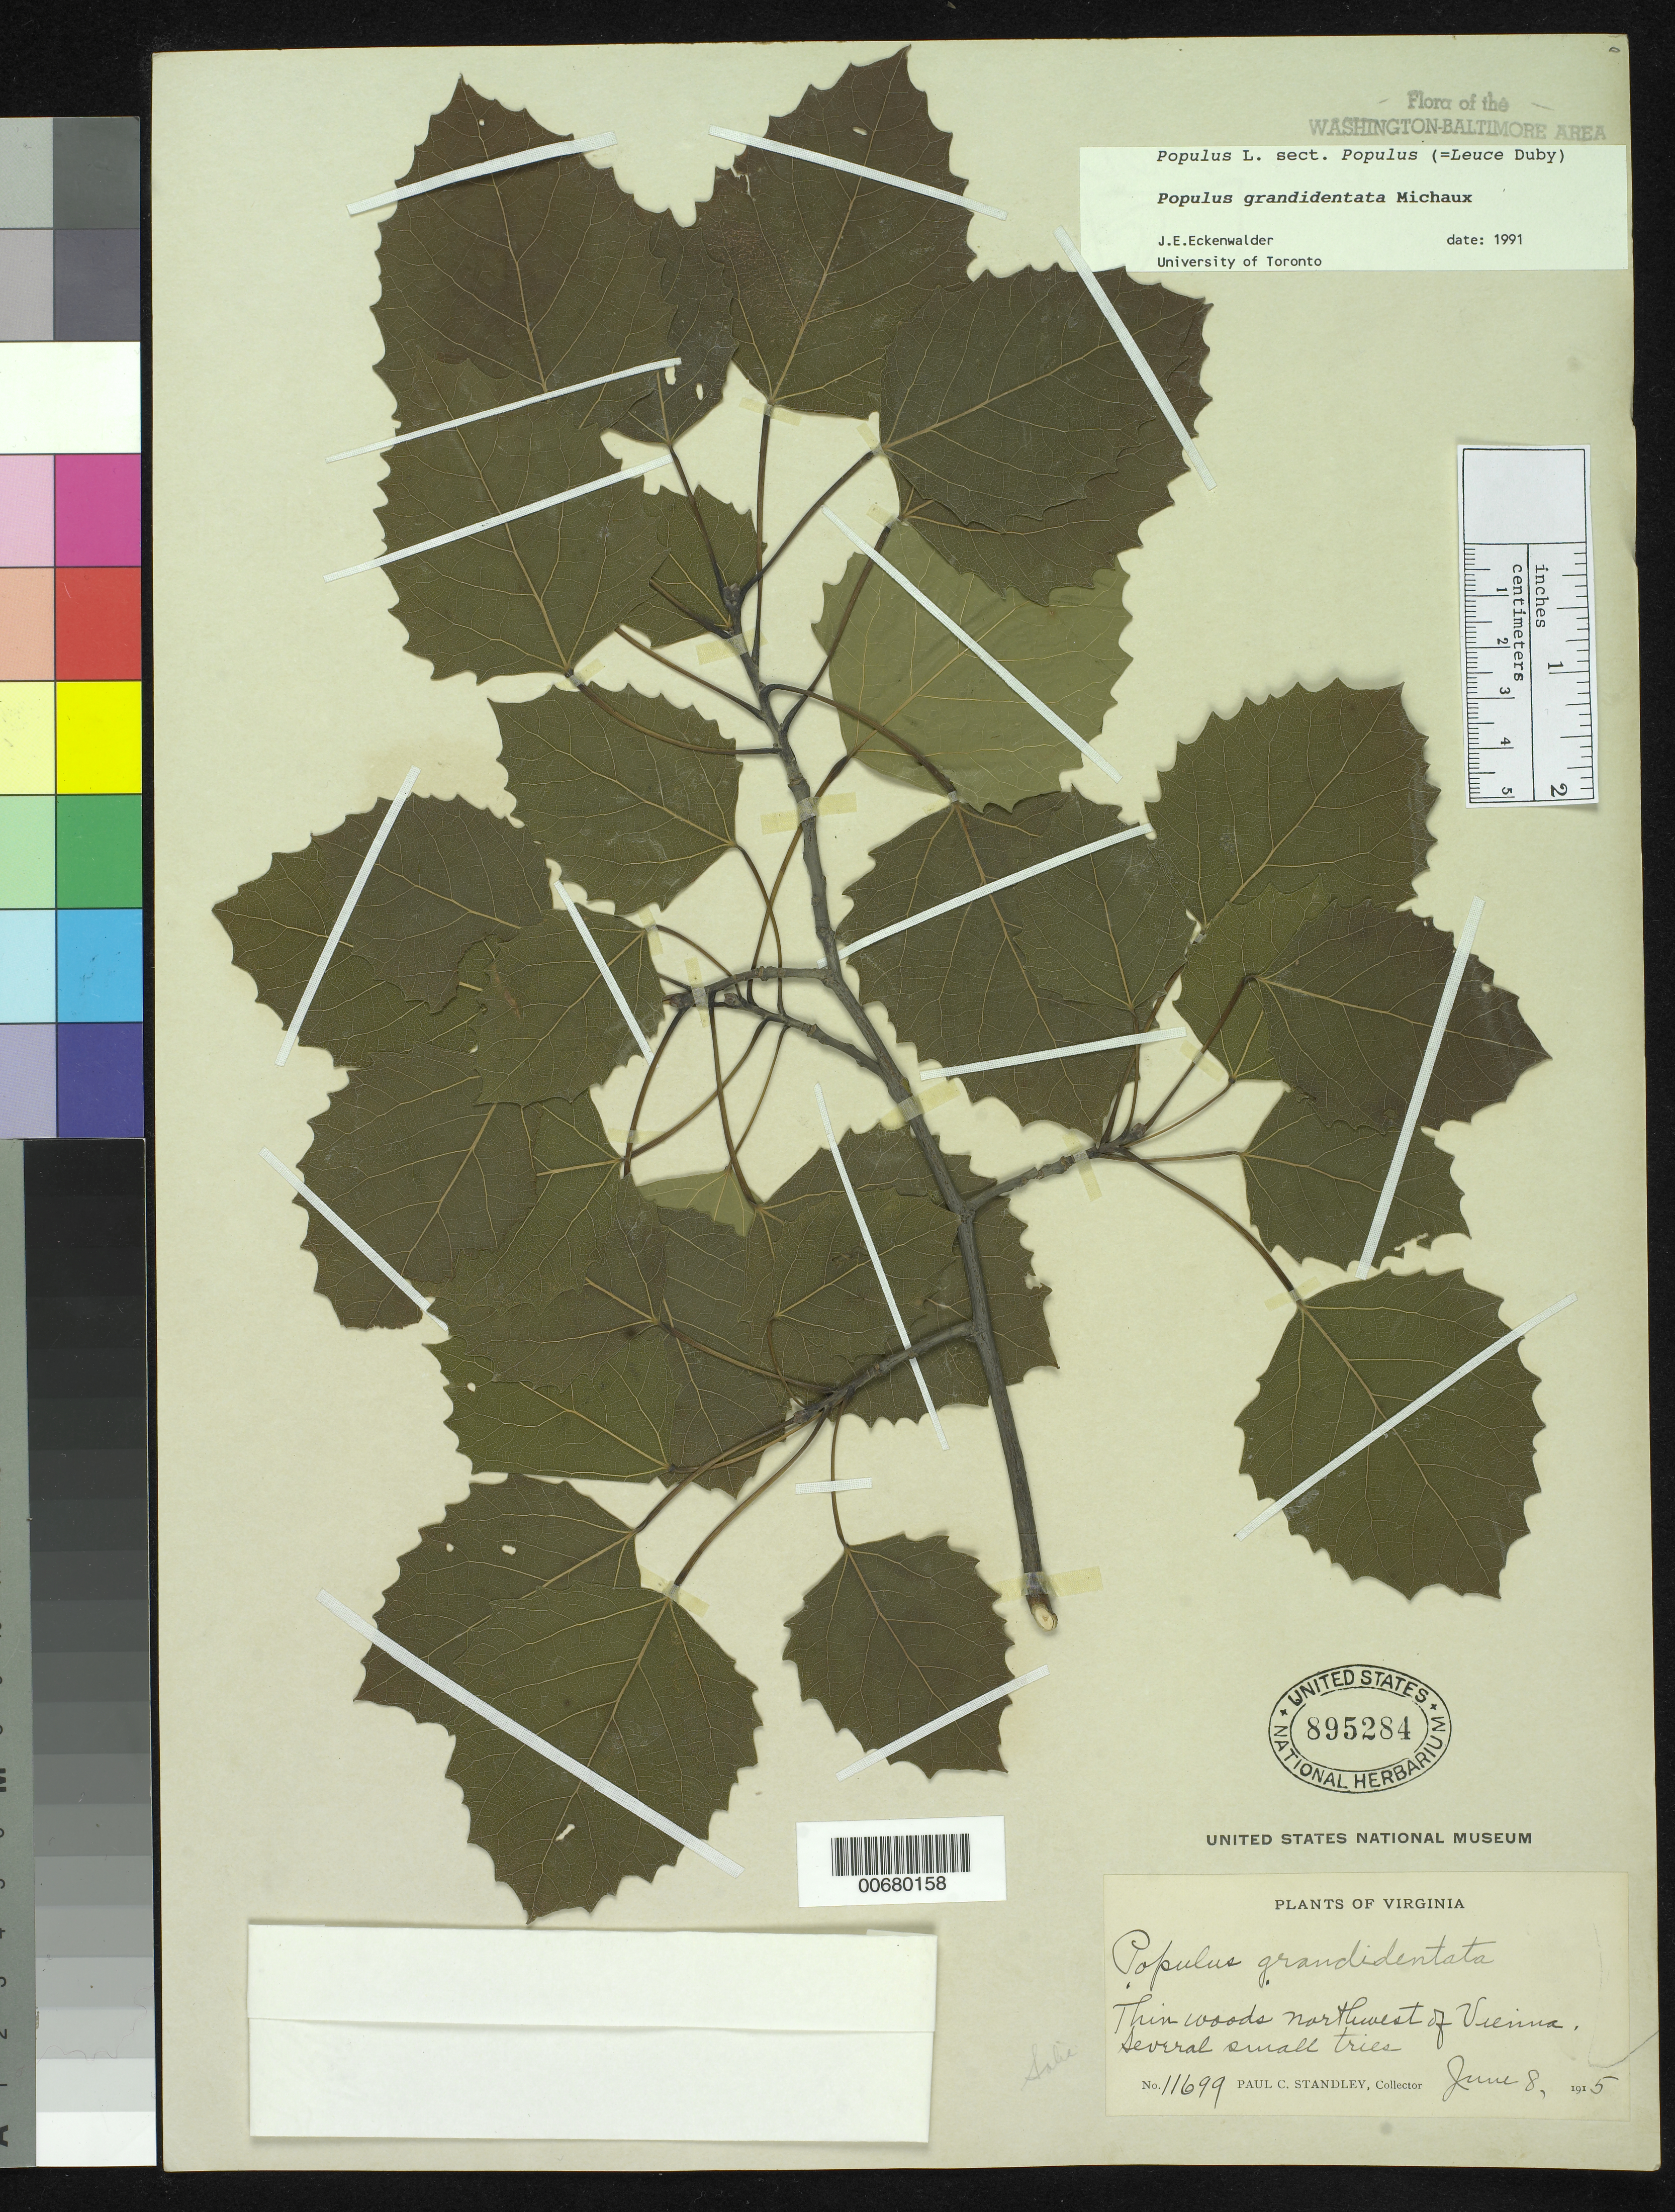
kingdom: Plantae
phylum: Tracheophyta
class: Magnoliopsida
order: Malpighiales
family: Salicaceae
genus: Populus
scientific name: Populus grandidentata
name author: Michx.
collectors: P. C. Standley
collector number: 11699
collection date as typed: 08 Jun 1915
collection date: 1915-06-08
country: United States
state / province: Virginia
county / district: Fairfax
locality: NW of Vienna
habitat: Thin woods. Several small trees.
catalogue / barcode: US 895284